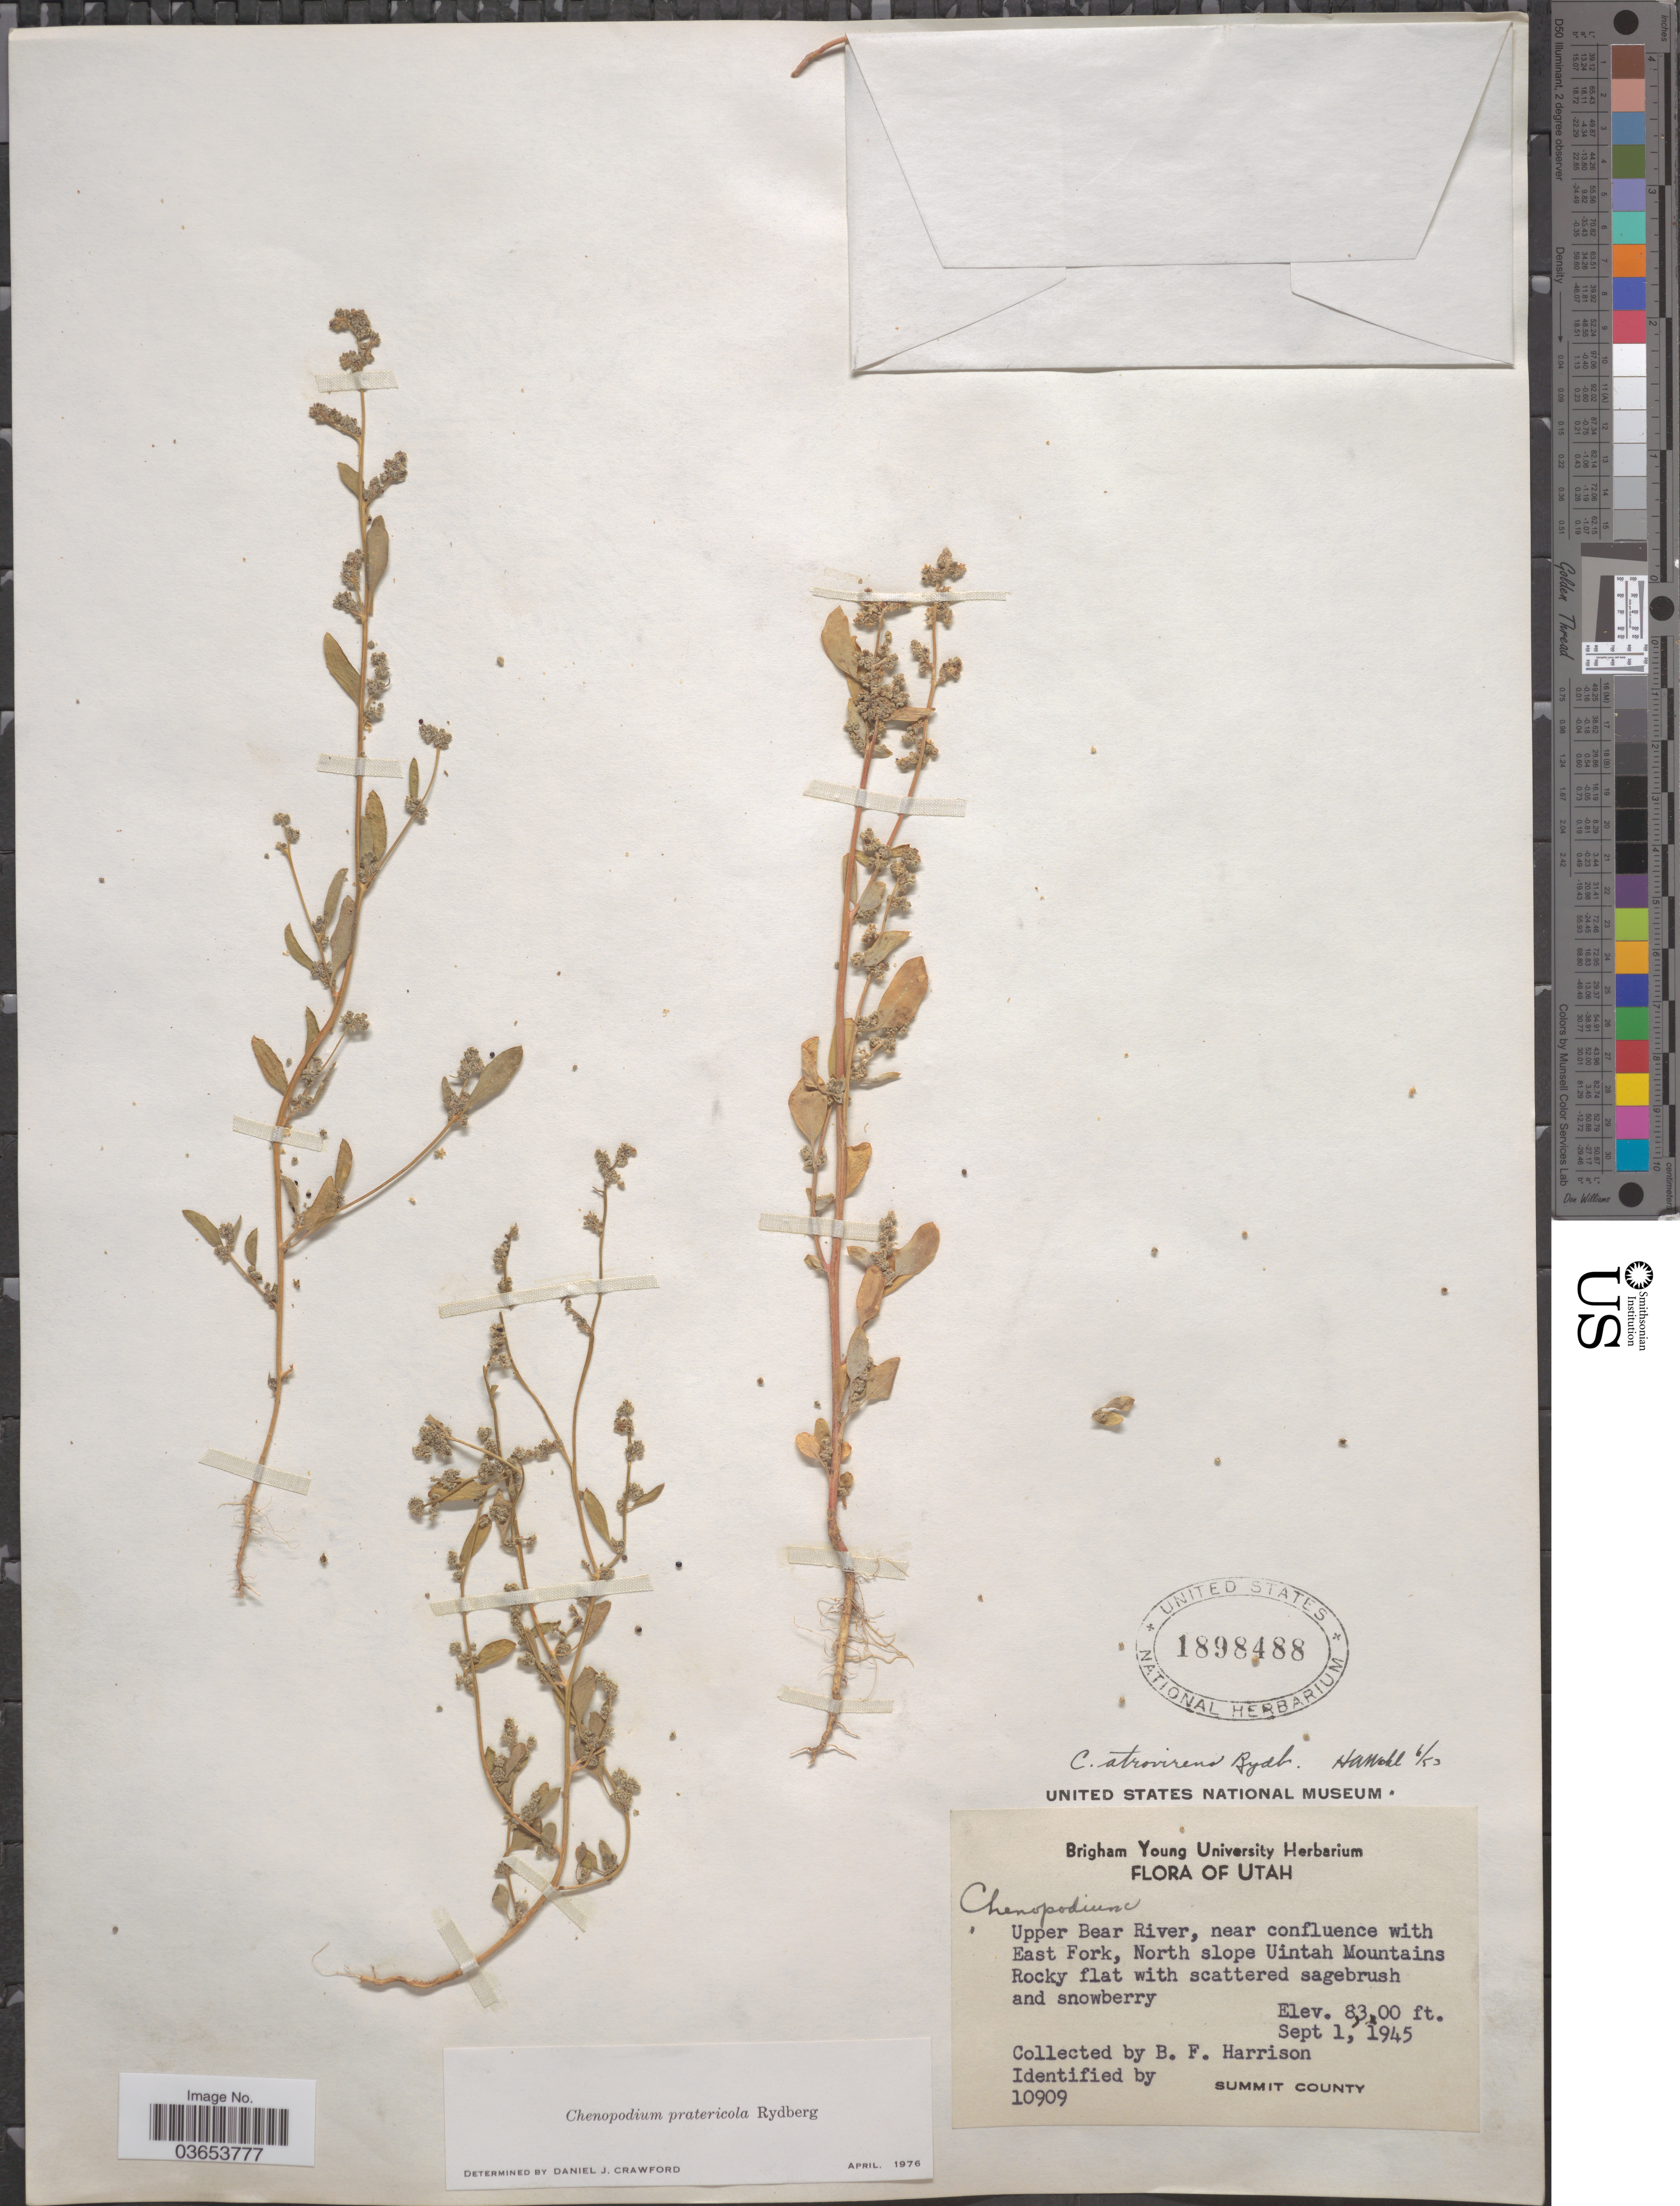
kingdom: Plantae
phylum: Tracheophyta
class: Magnoliopsida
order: Caryophyllales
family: Amaranthaceae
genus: Chenopodium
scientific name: Chenopodium pratericola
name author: Rydb.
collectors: B. F. Harrison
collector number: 10909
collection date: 1945-09-01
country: United States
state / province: Utah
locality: Upper Bear River, near confluence with East Fork, North slope Uintah Mountains. Summit County.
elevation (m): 2530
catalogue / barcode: US 1898488